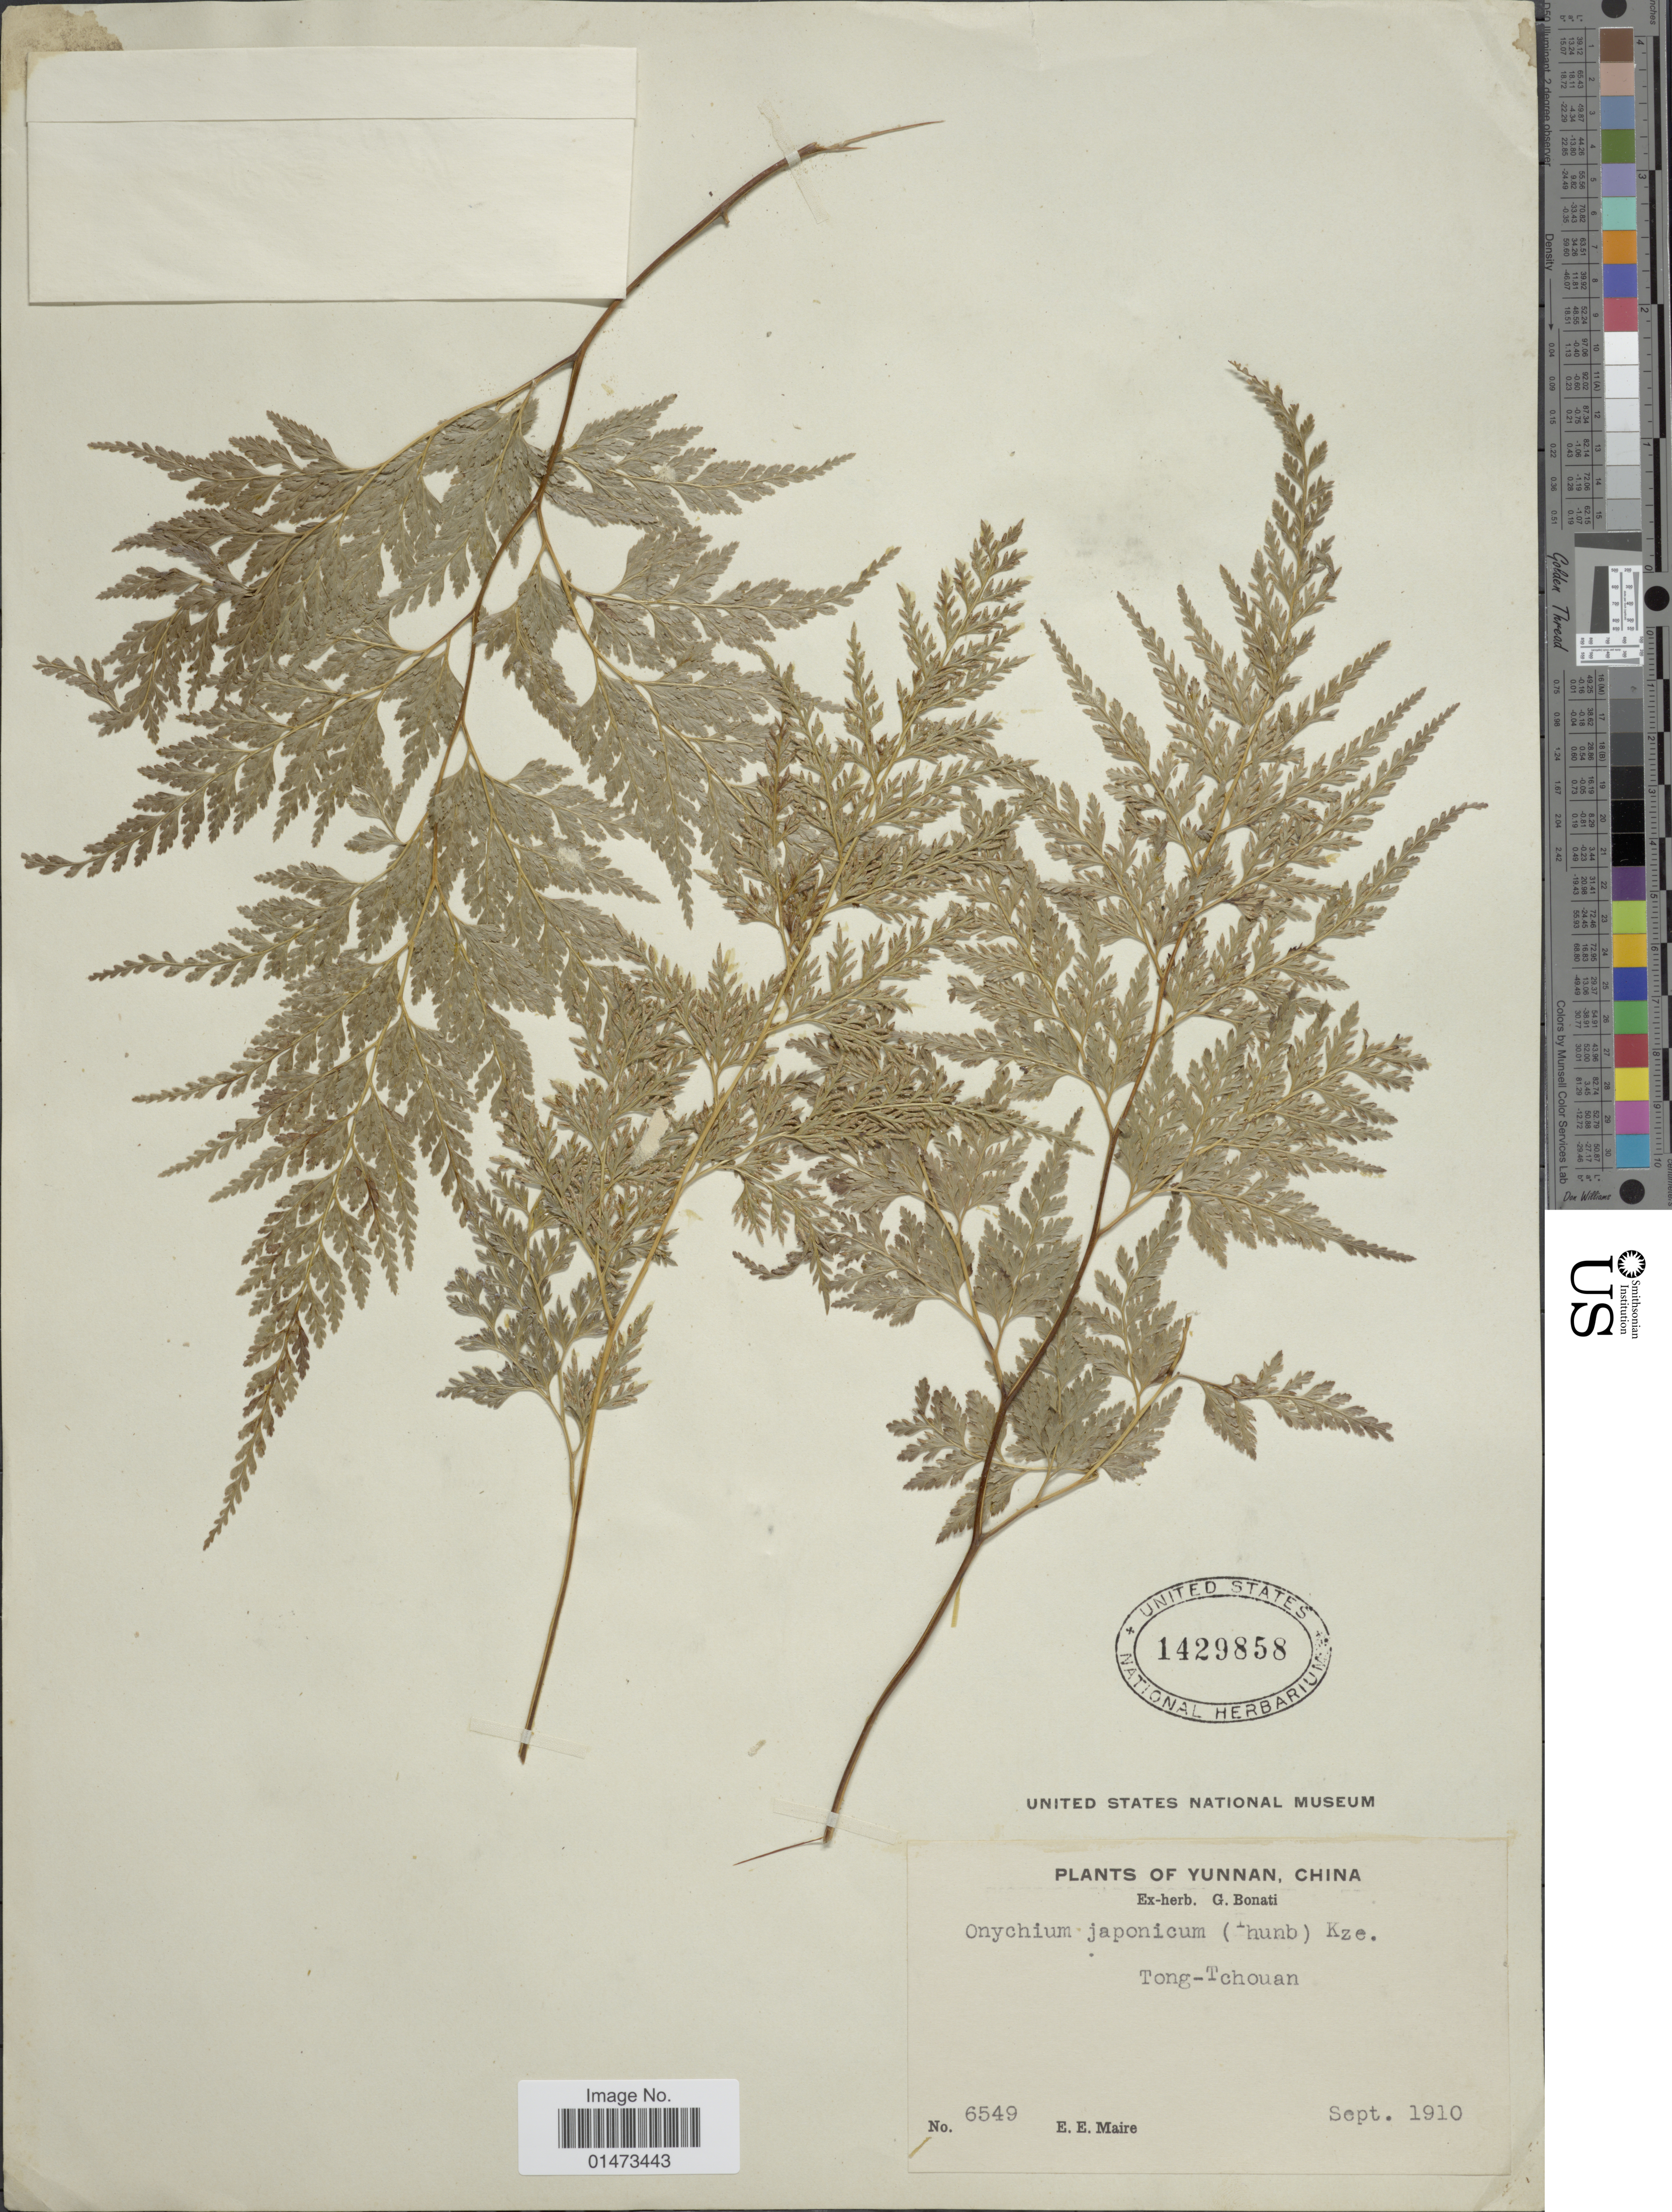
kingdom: Plantae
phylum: Tracheophyta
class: Polypodiopsida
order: Polypodiales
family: Pteridaceae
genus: Onychium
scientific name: Onychium japonicum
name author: (Thunb.) Kunze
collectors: E. E. Maire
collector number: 6549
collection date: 1910-09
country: China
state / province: Yunnan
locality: Tong-Tchouan.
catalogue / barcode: US 1429858